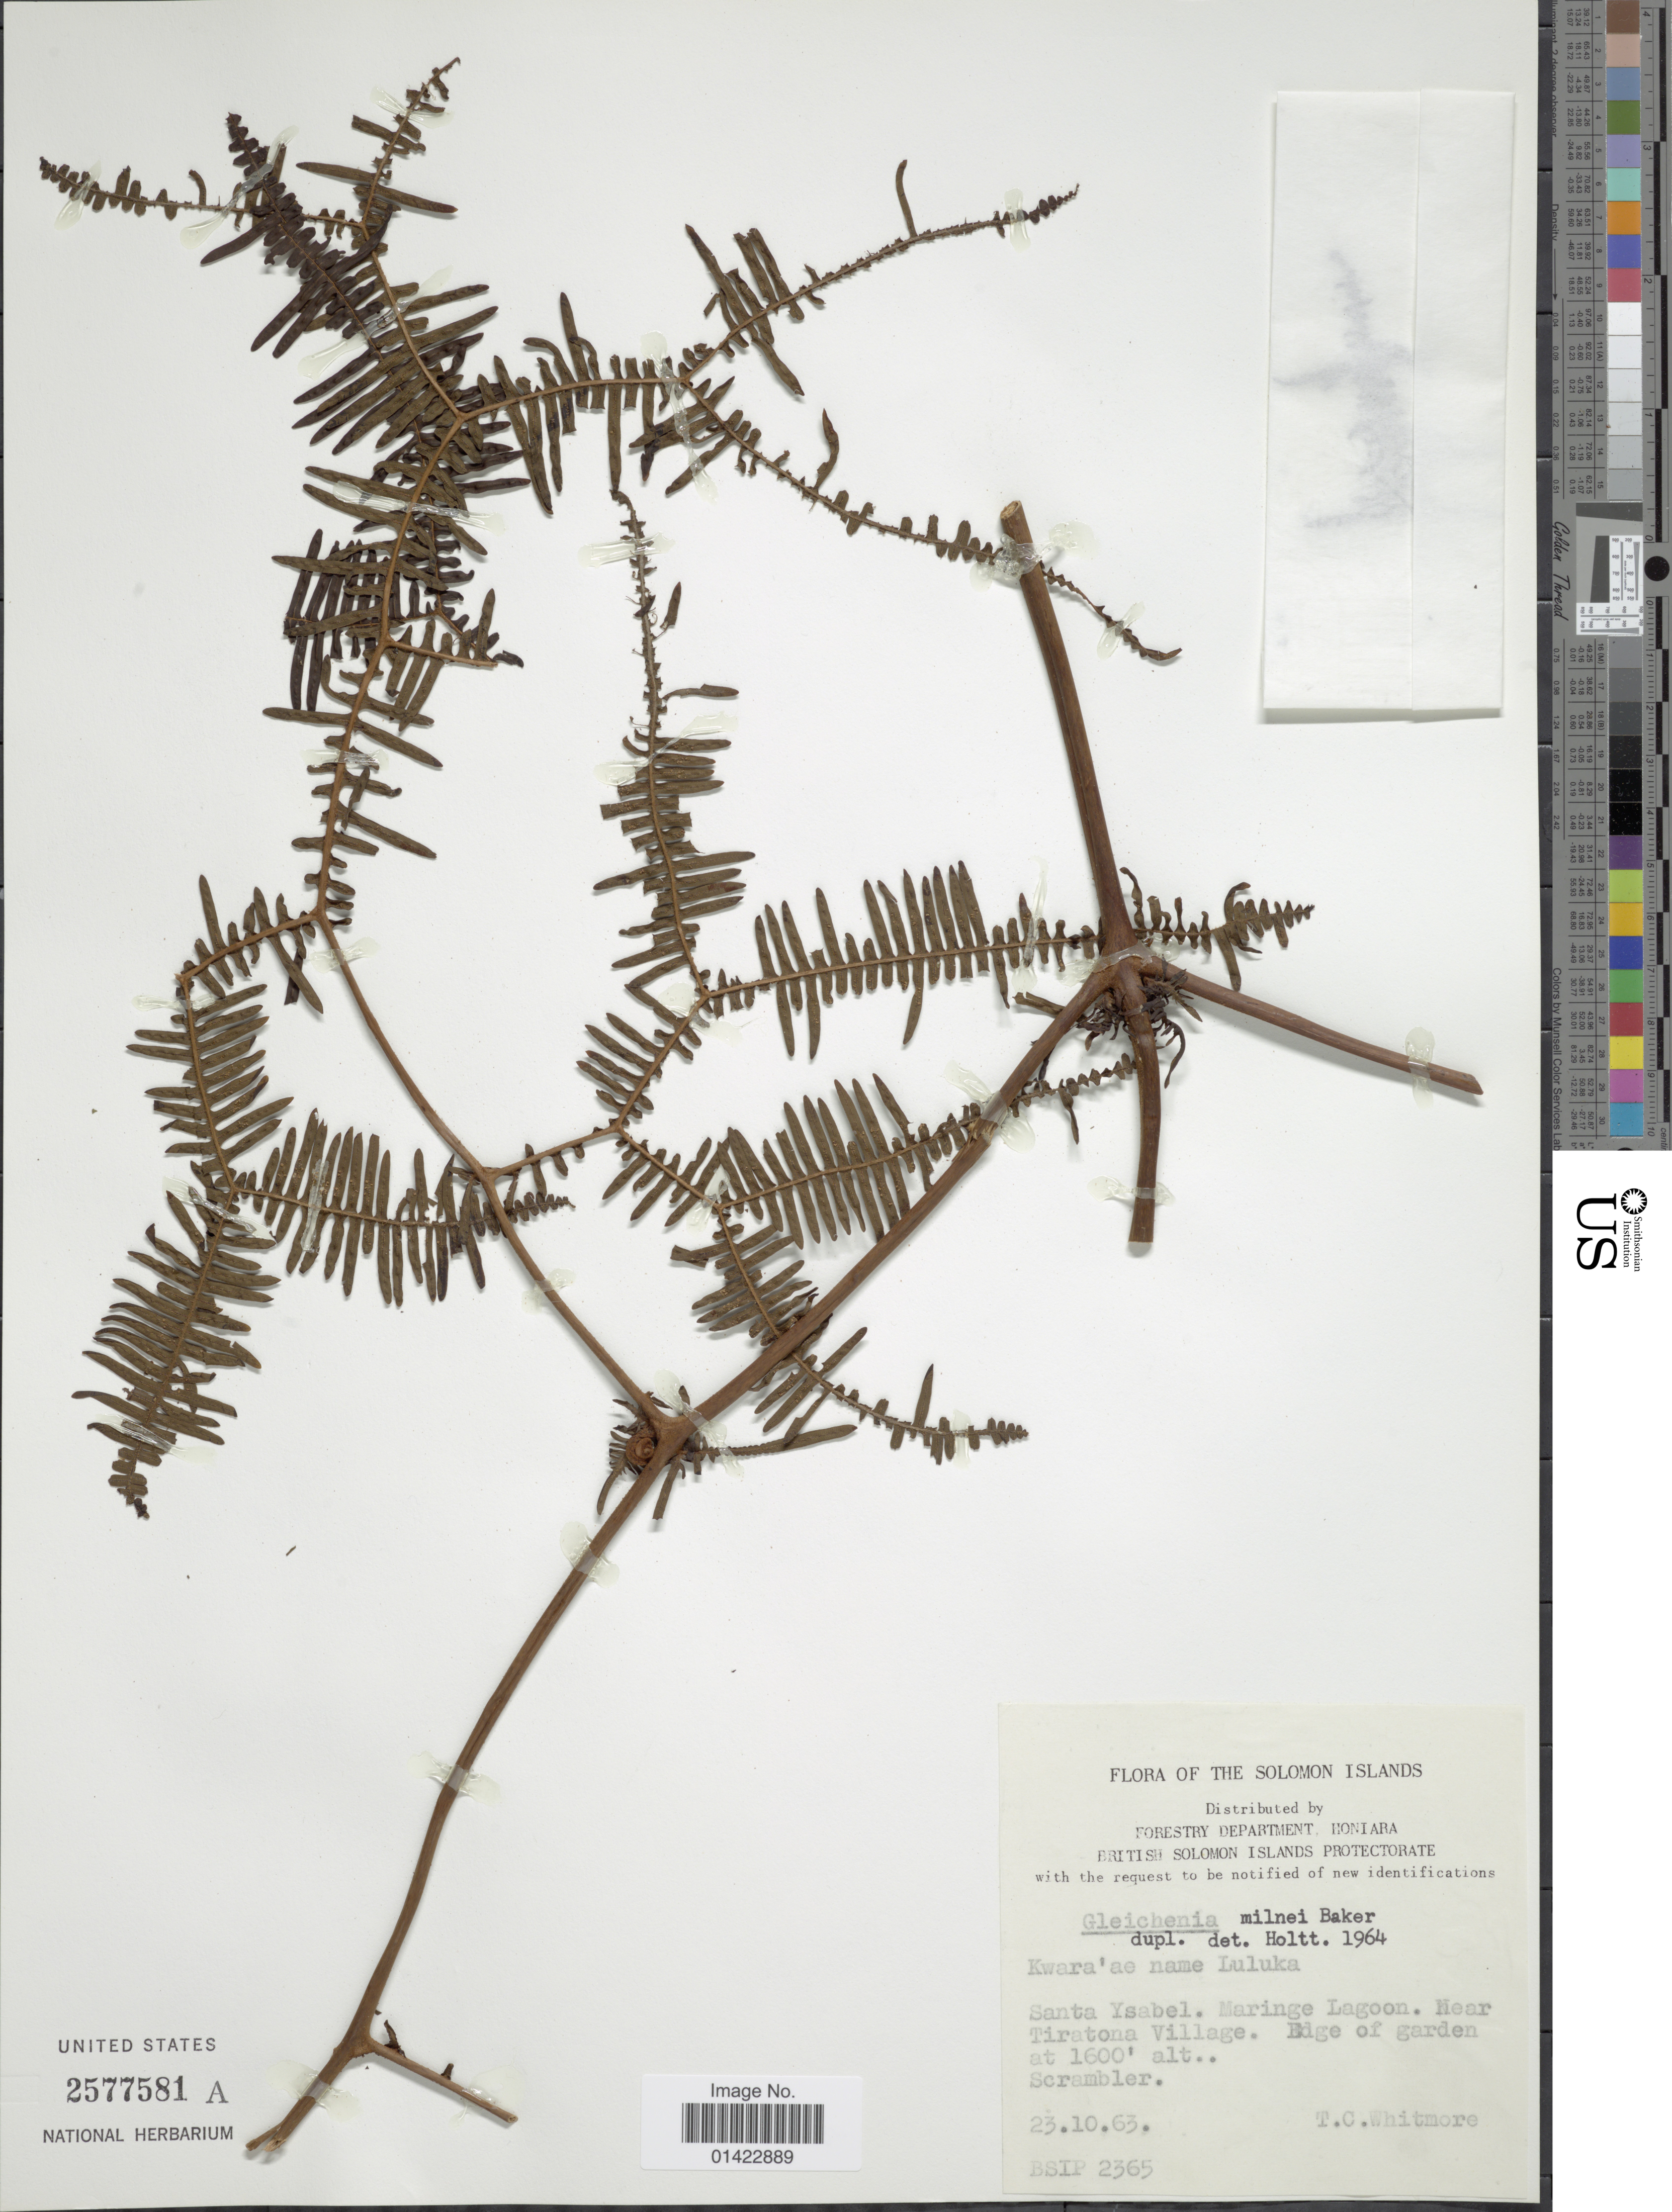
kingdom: Plantae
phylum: Tracheophyta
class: Polypodiopsida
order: Gleicheniales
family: Gleicheniaceae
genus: Sticherus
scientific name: Sticherus milnei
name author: (Baker) Ching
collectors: T. C. Whitmore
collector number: BSIP 2365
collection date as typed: Transcribed d/m/y: 23/10/63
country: Solomon Islands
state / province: Solomon Islands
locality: Santa Ysabel. Maringe Lagoon. Near Tiratona Village. Edge of garden.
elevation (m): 488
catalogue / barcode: US 2577581A